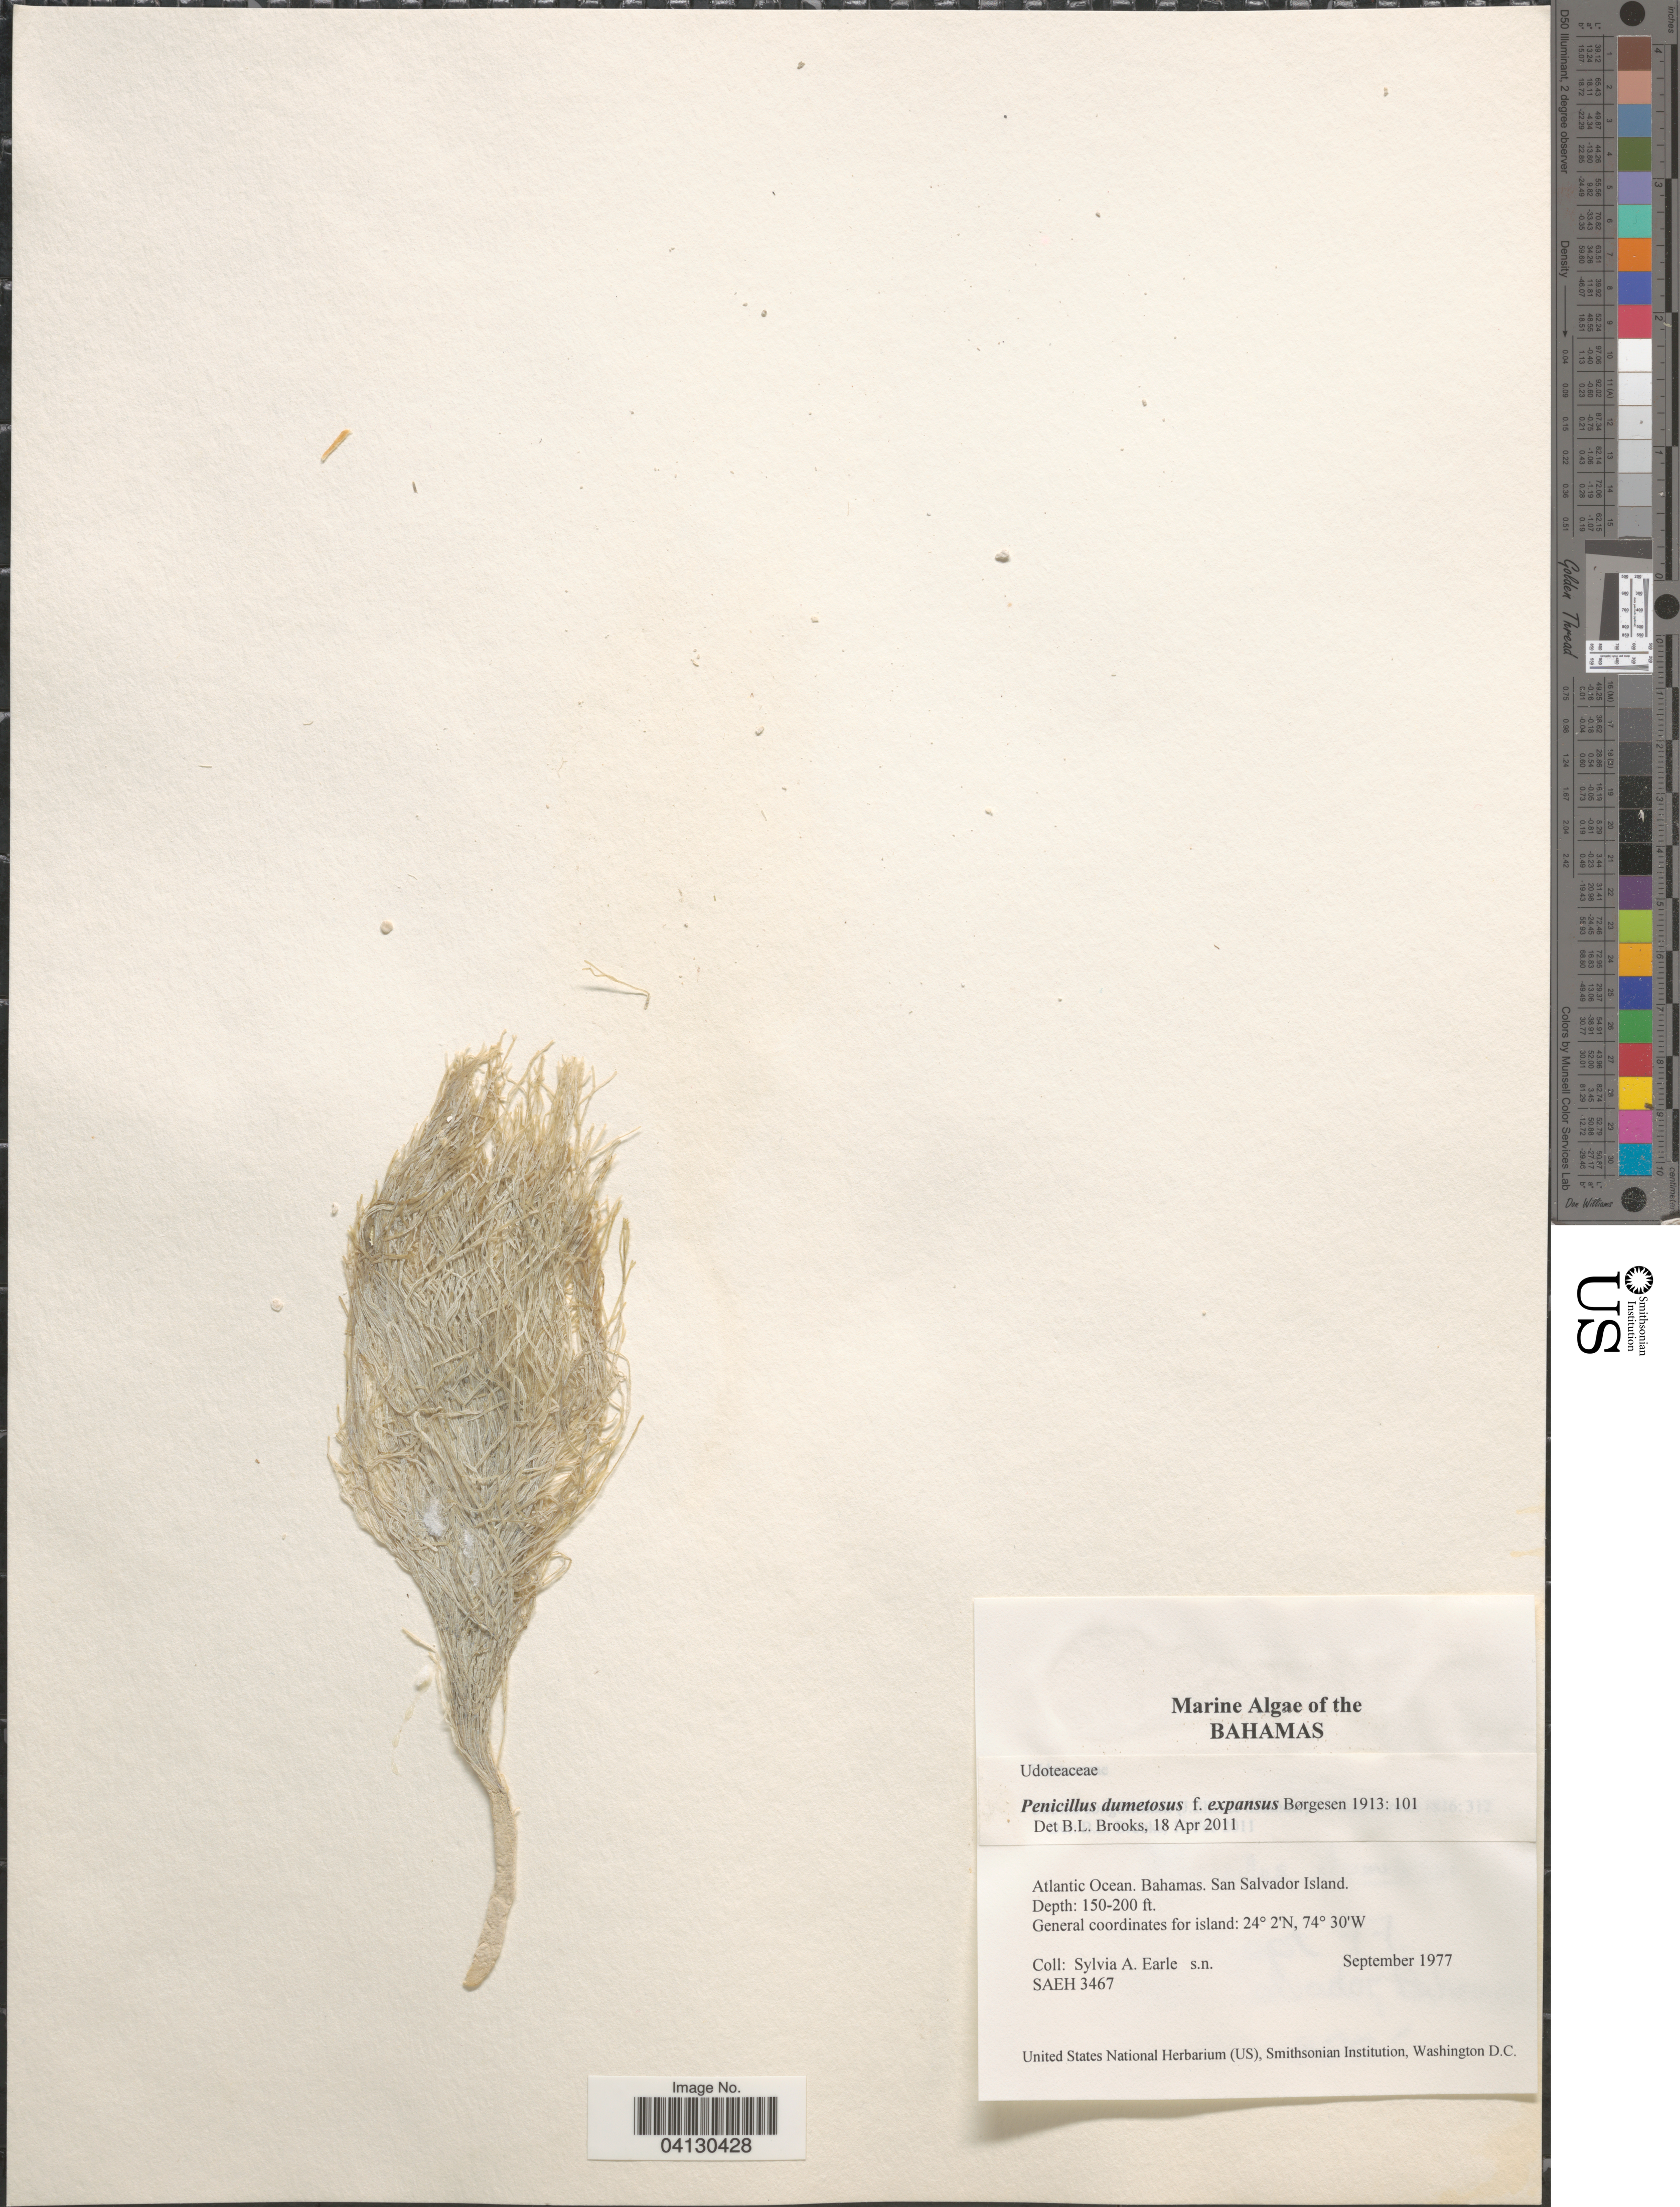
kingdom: Plantae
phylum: Chlorophyta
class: Ulvophyceae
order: Bryopsidales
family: Udoteaceae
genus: Penicillus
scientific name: Penicillus dumetosus f. expansus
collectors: S. A. Earle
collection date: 1977-09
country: Bahamas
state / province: San Salvador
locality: Atlantic Ocean. San Salvador Island.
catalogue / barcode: US 329014